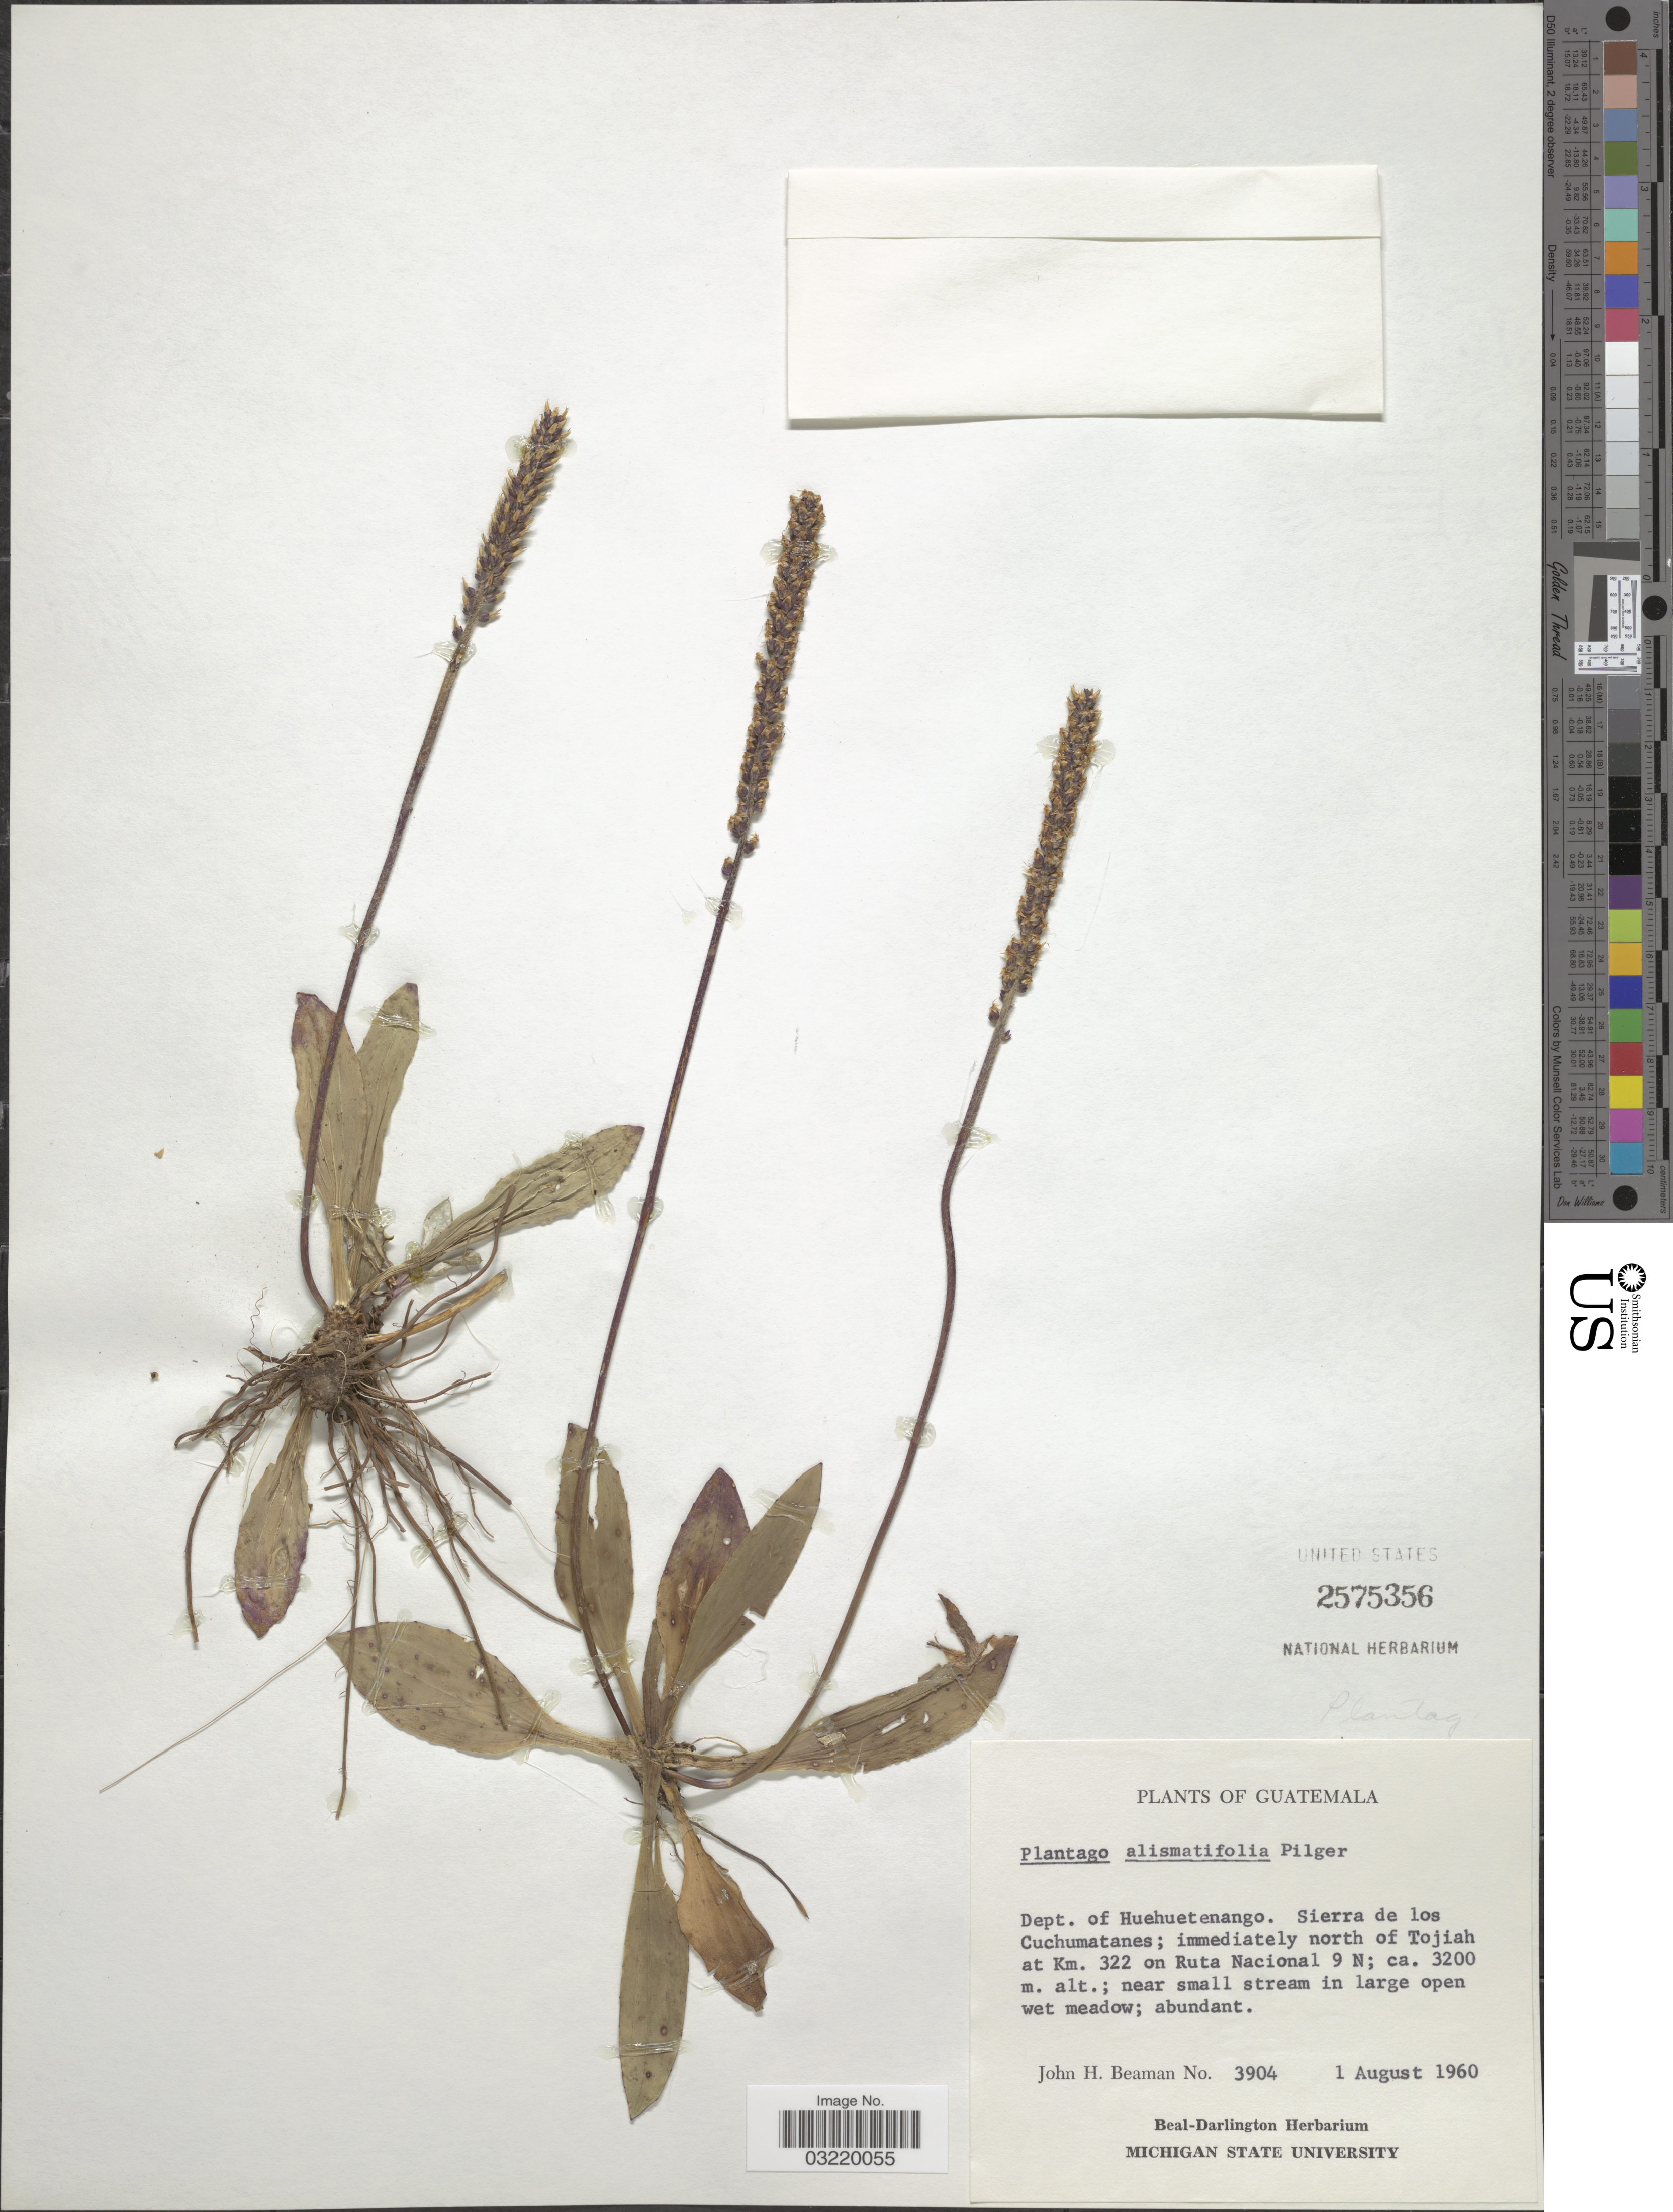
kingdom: Plantae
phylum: Tracheophyta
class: Magnoliopsida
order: Lamiales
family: Plantaginaceae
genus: Plantago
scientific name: Plantago alismatifolia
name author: Pilg.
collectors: J. H. Beaman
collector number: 3904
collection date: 1960-08-01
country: Guatemala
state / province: Huehuetenango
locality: Dept. of Huehuetenango. Sierra de los Cuchumatanes; immediately north of Tojiah at Km. 322 on Ruta Nacional 9 N.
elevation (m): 3200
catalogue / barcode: US 2575356